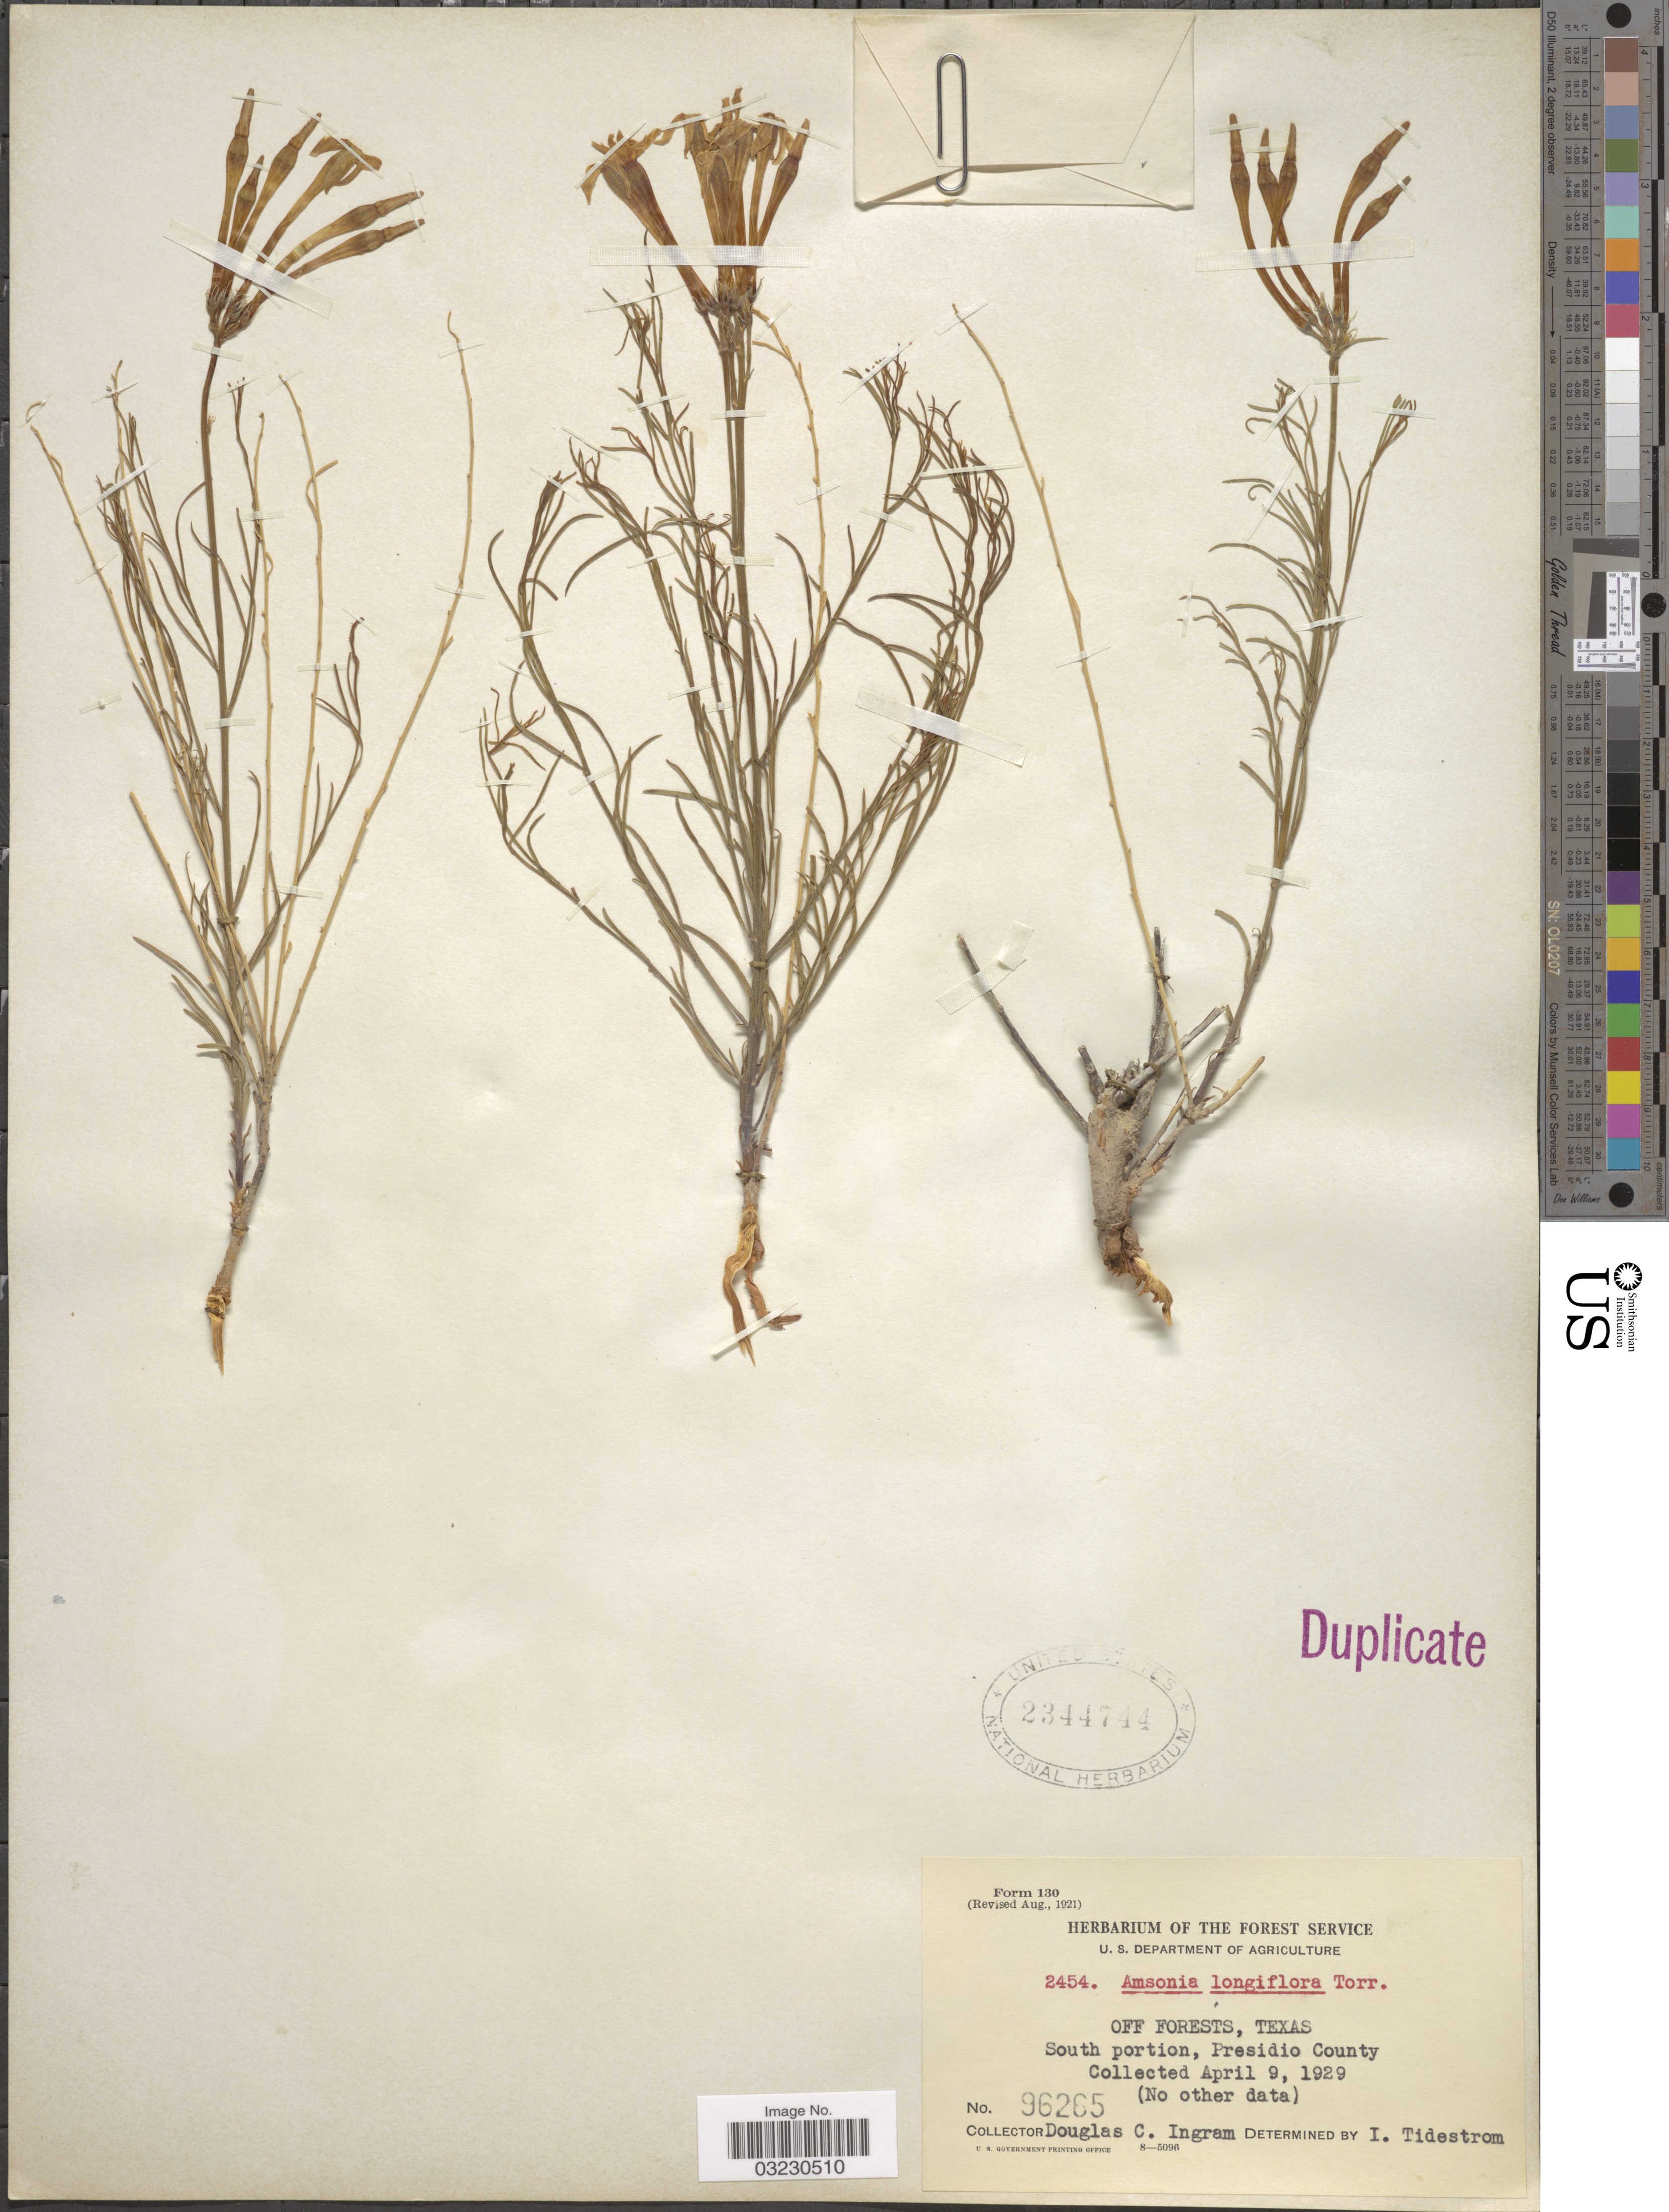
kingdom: Plantae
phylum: Tracheophyta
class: Magnoliopsida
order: Gentianales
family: Apocynaceae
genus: Amsonia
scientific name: Amsonia longiflora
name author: Torr.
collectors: D. C. Ingram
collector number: B. 2454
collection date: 1929-04-09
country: United States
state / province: Texas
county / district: Presidio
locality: Off Forests, South portion of Presidio Co.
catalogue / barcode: US 2344744